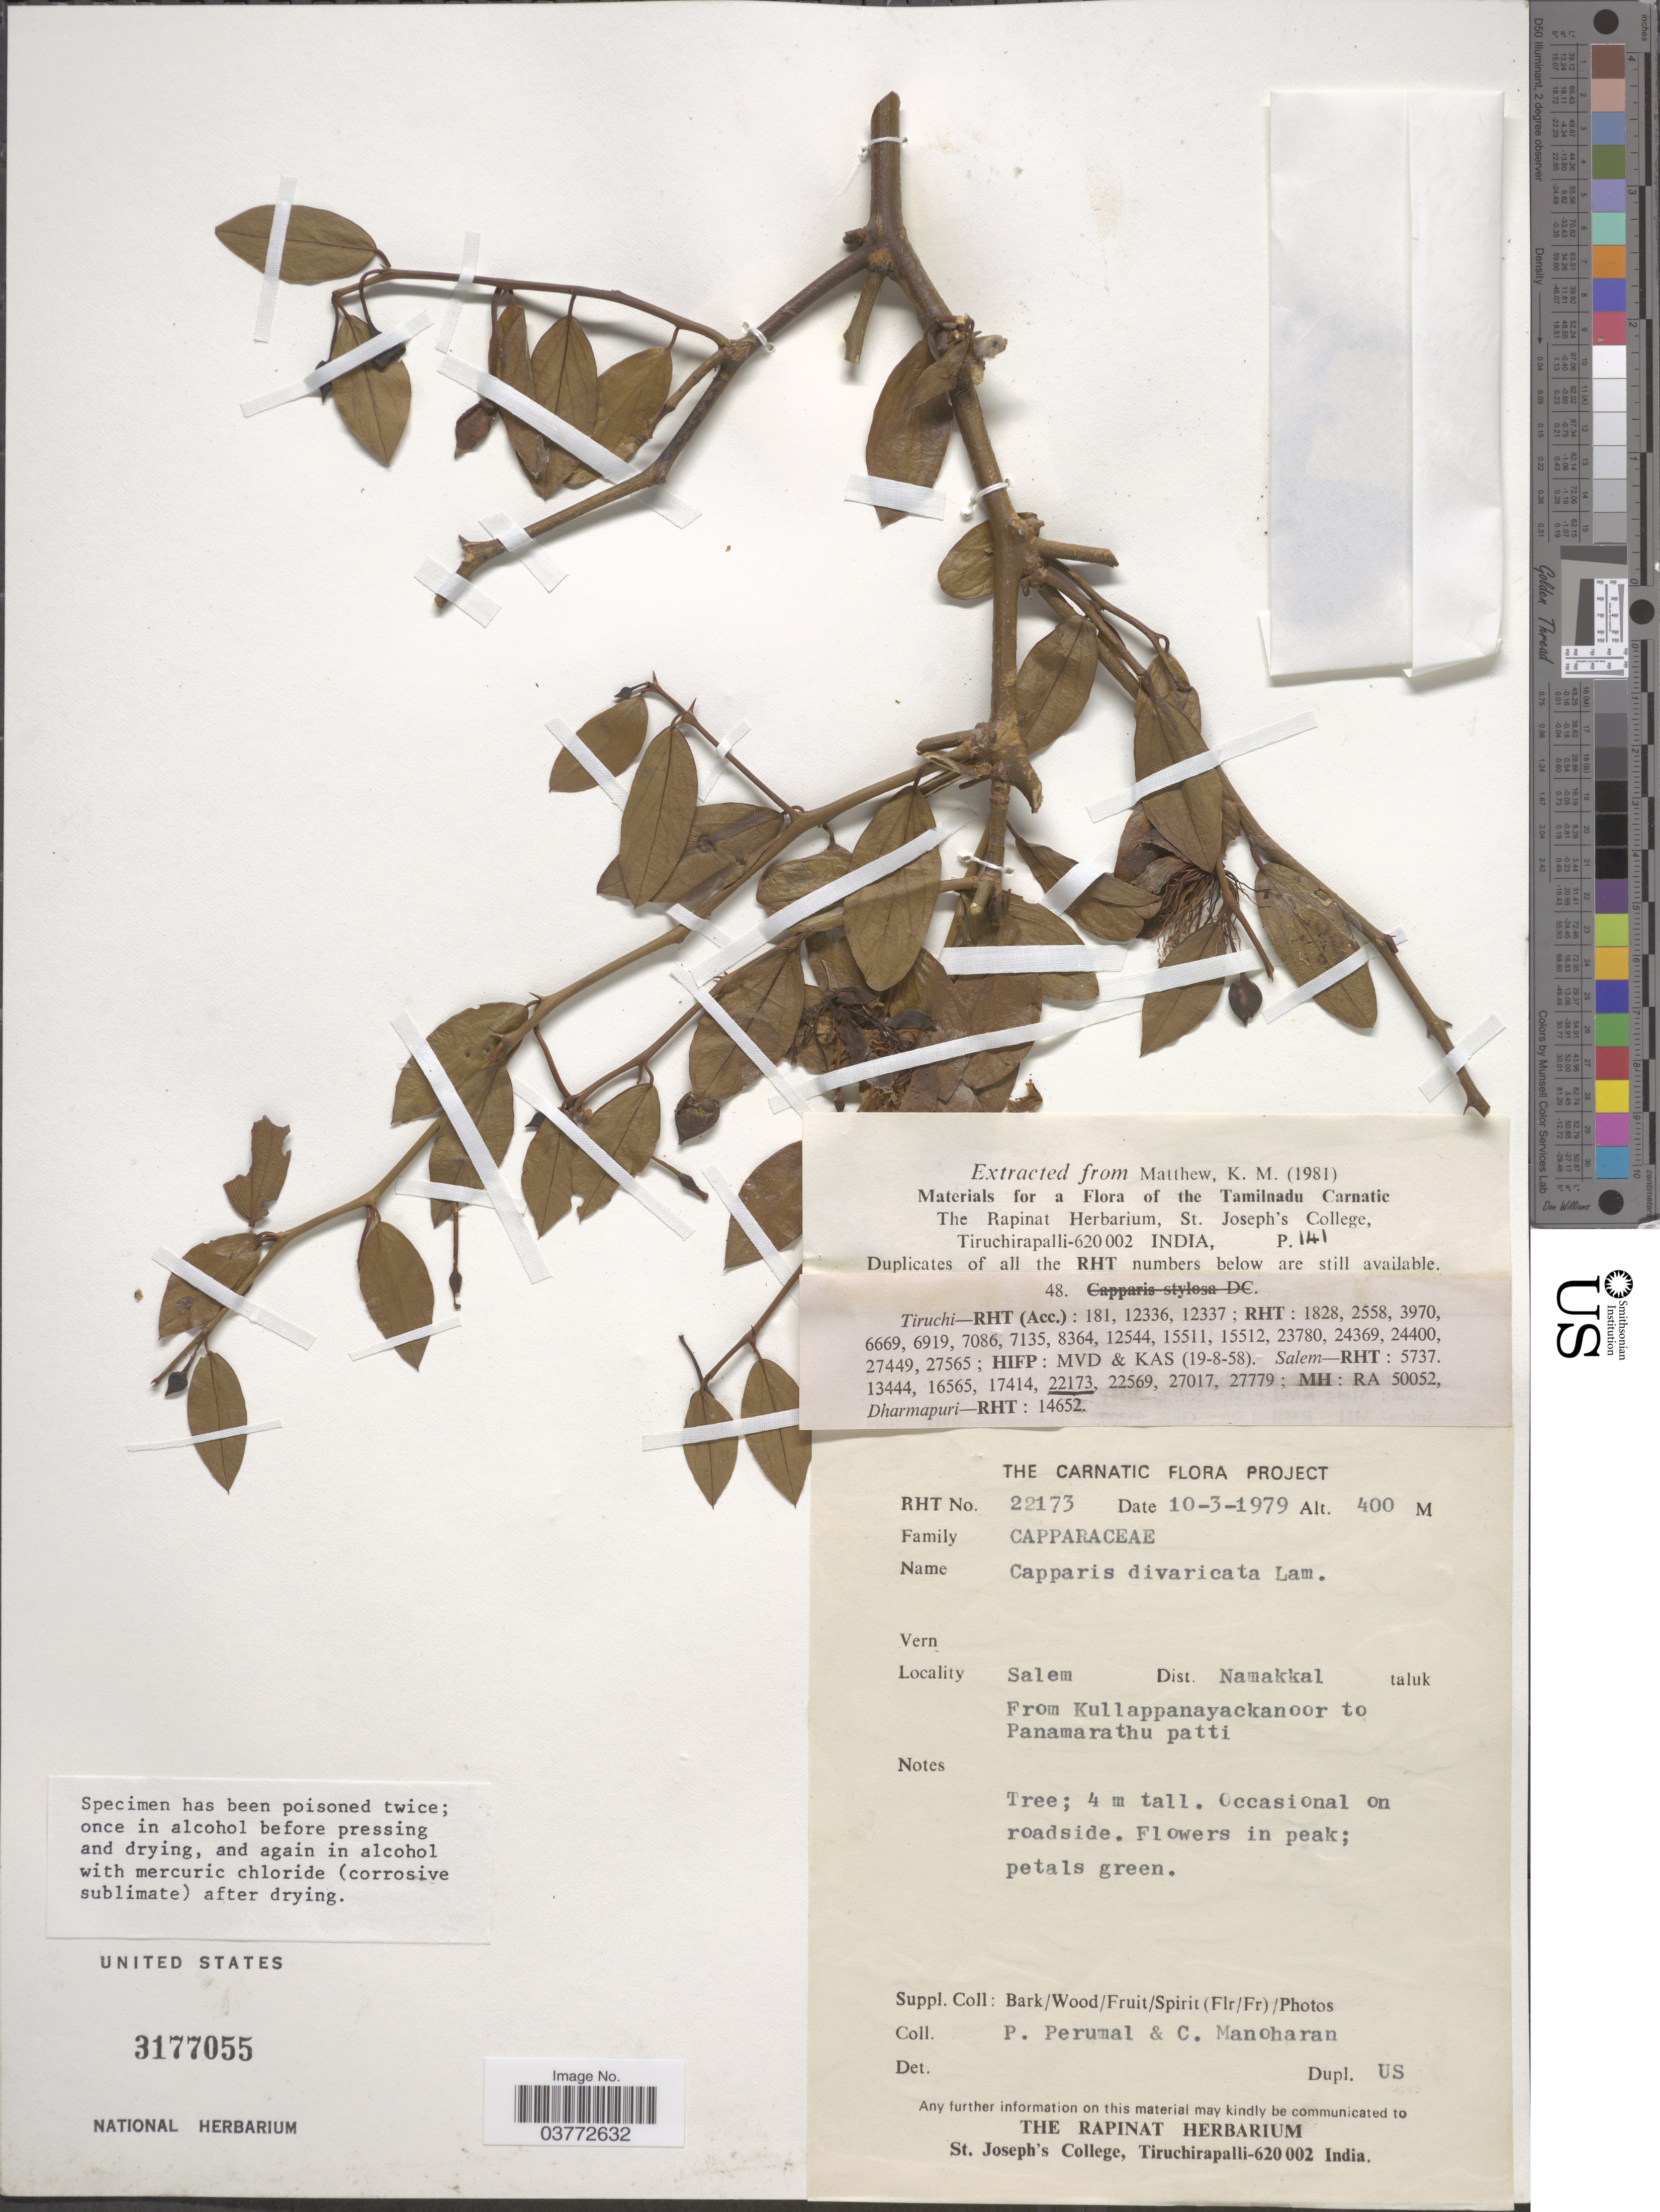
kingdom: Plantae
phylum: Tracheophyta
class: Magnoliopsida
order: Brassicales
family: Capparaceae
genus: Capparis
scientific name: Capparis divaricata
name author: Lam.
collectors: P. Perumal & C. Manoharan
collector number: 22173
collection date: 1979-03-10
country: India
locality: Salem Dist. Namakkal. From Kullappanayackanoor to Panamarathu patti.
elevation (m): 400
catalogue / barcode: US 3177055